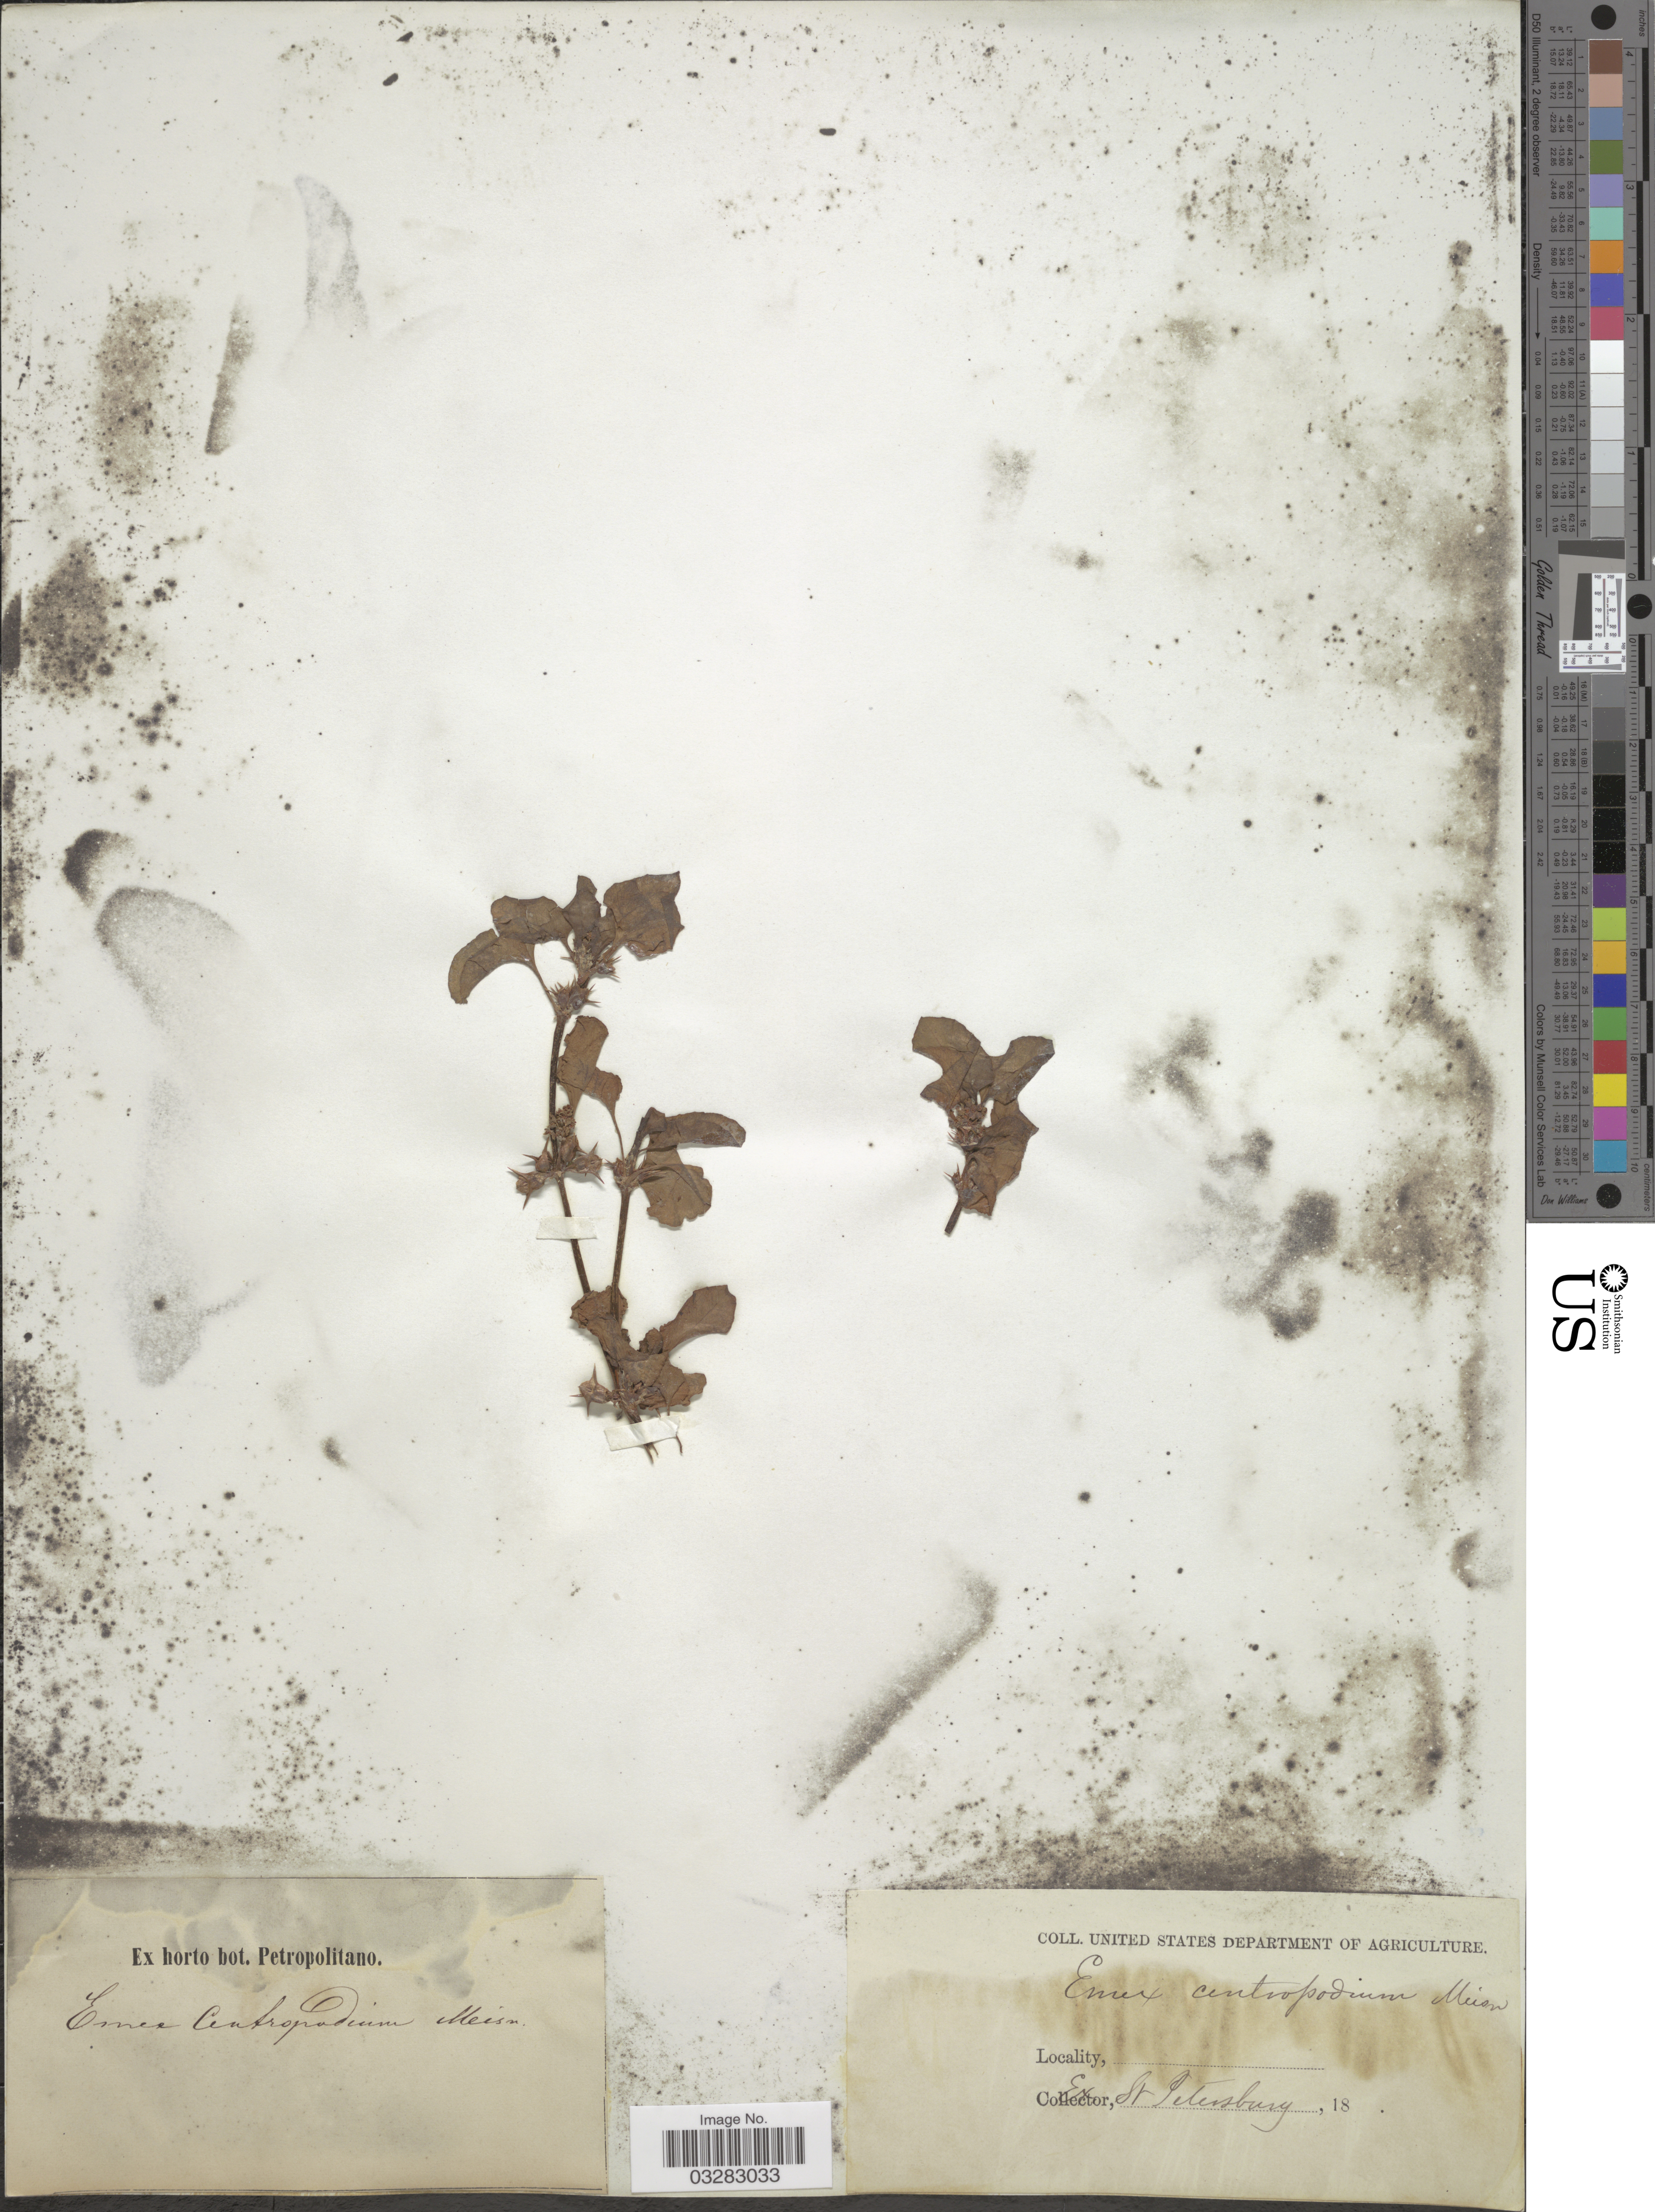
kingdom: Plantae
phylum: Tracheophyta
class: Magnoliopsida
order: Caryophyllales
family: Polygonaceae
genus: Rumex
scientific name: Rumex hypogaeus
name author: T.M. Schust. & Reveal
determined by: Strong, Mark T., (BOT), Smithsonian Institution - National Museum of Natural History (UNITED STATES)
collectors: ex herb. U. S. Department of Agriculture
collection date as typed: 18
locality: St. Petersburg.